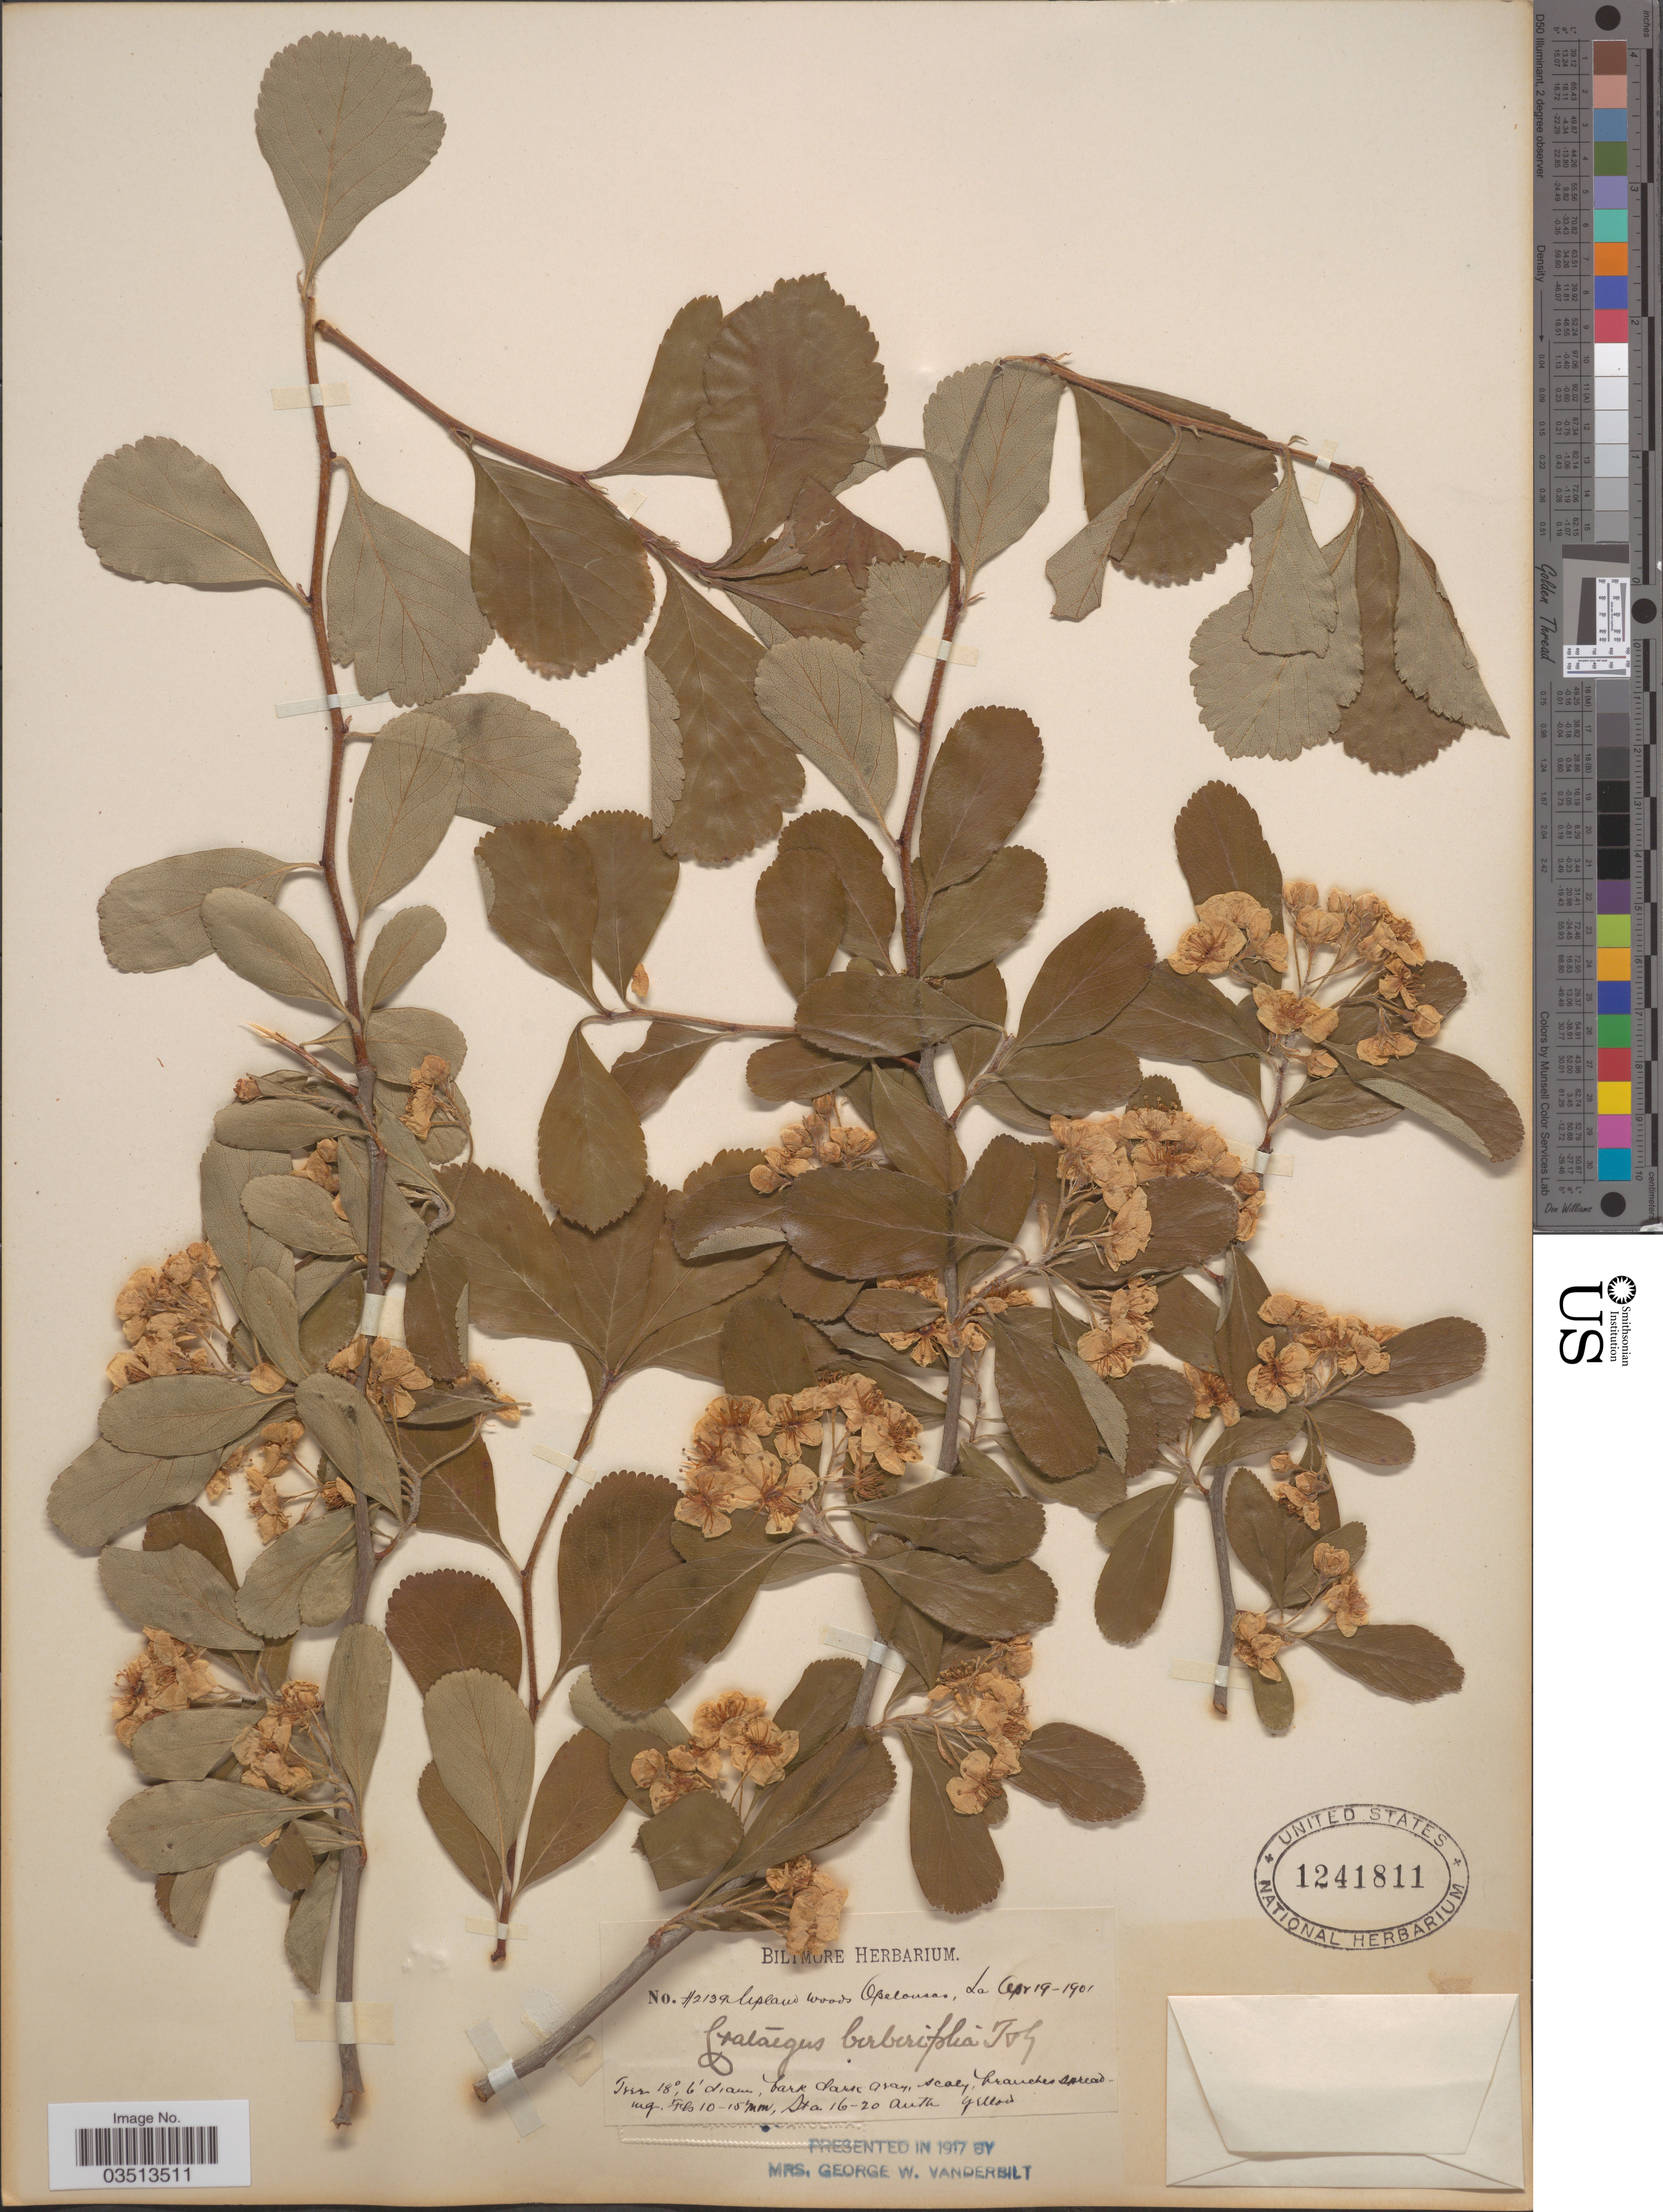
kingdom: Plantae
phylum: Tracheophyta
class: Magnoliopsida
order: Rosales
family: Rosaceae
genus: Crataegus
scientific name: Crataegus berberifolia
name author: Torr. & A. Gray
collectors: ex herb. Biltmore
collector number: H2139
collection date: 1901-04-19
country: United States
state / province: Louisiana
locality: Upland woods, Opelousas.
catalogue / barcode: US 1241811